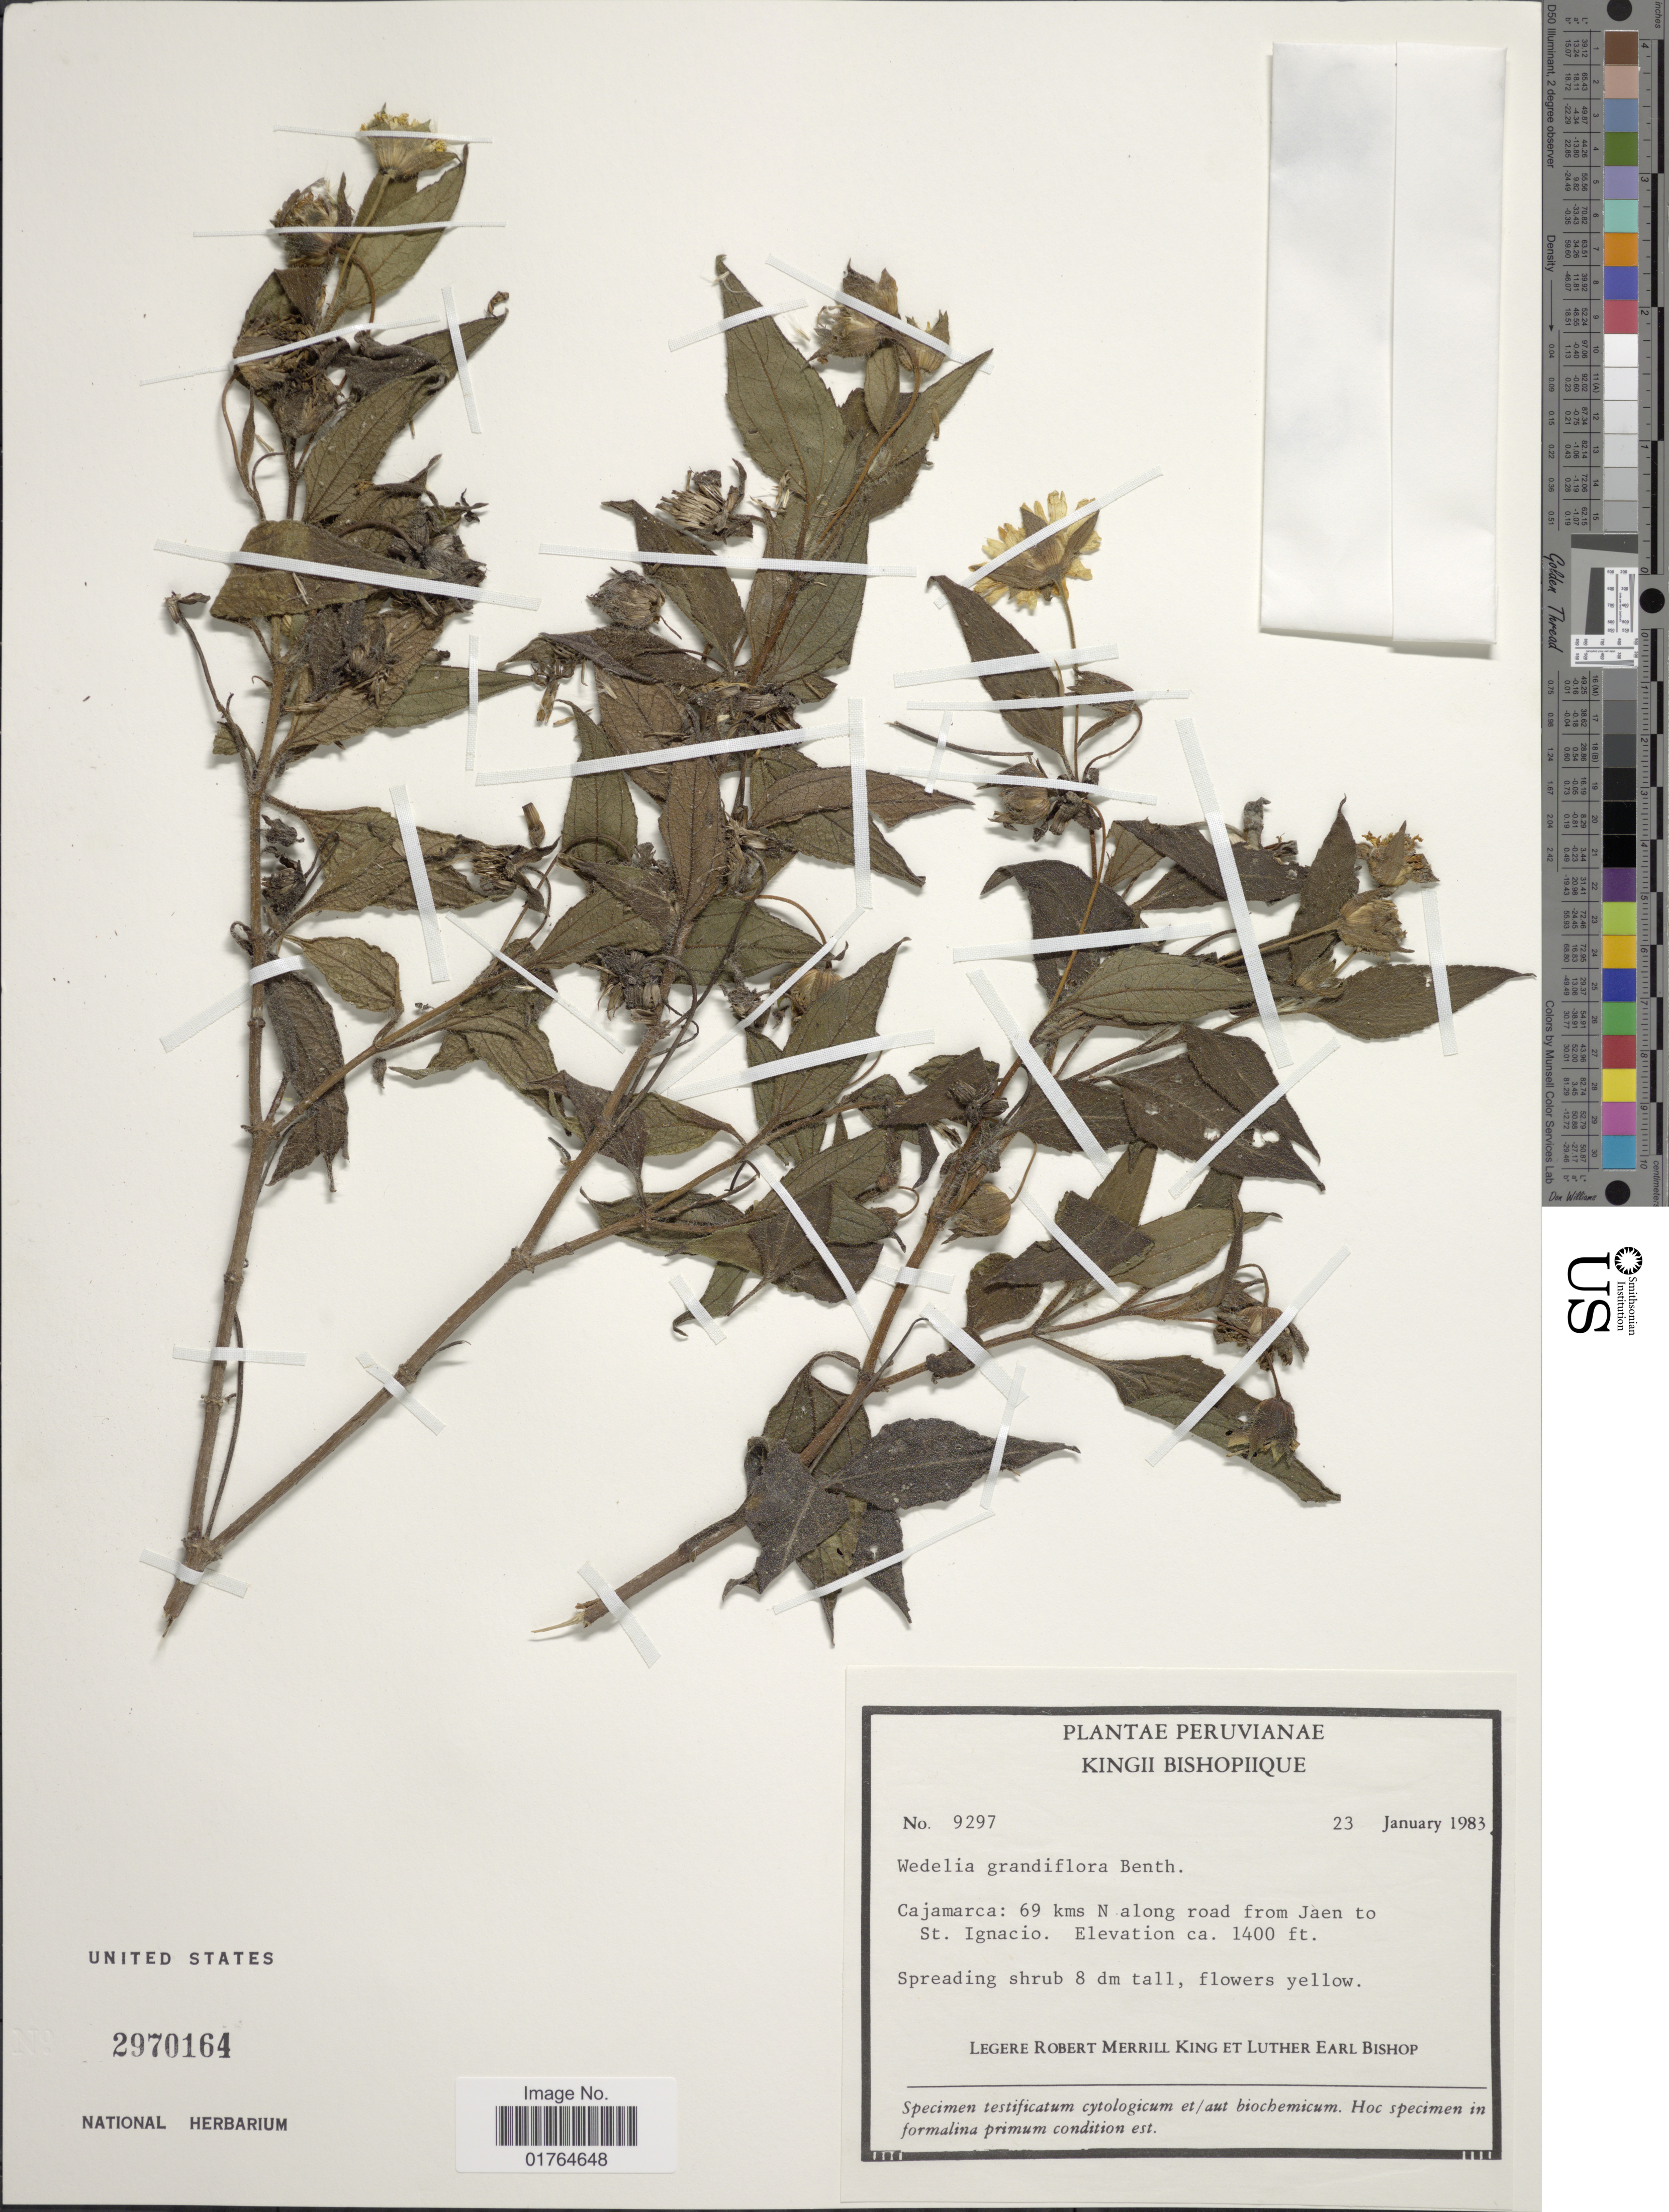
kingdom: Plantae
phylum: Tracheophyta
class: Magnoliopsida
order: Asterales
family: Asteraceae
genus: Wedelia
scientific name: Wedelia latifolia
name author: DC.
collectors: R. M. King & L. E. Bishop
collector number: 9297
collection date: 1983-01-23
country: Peru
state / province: Cajamarca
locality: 69 kms N along road from Jaen to St. Ignacio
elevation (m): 427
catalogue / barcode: US 2970164